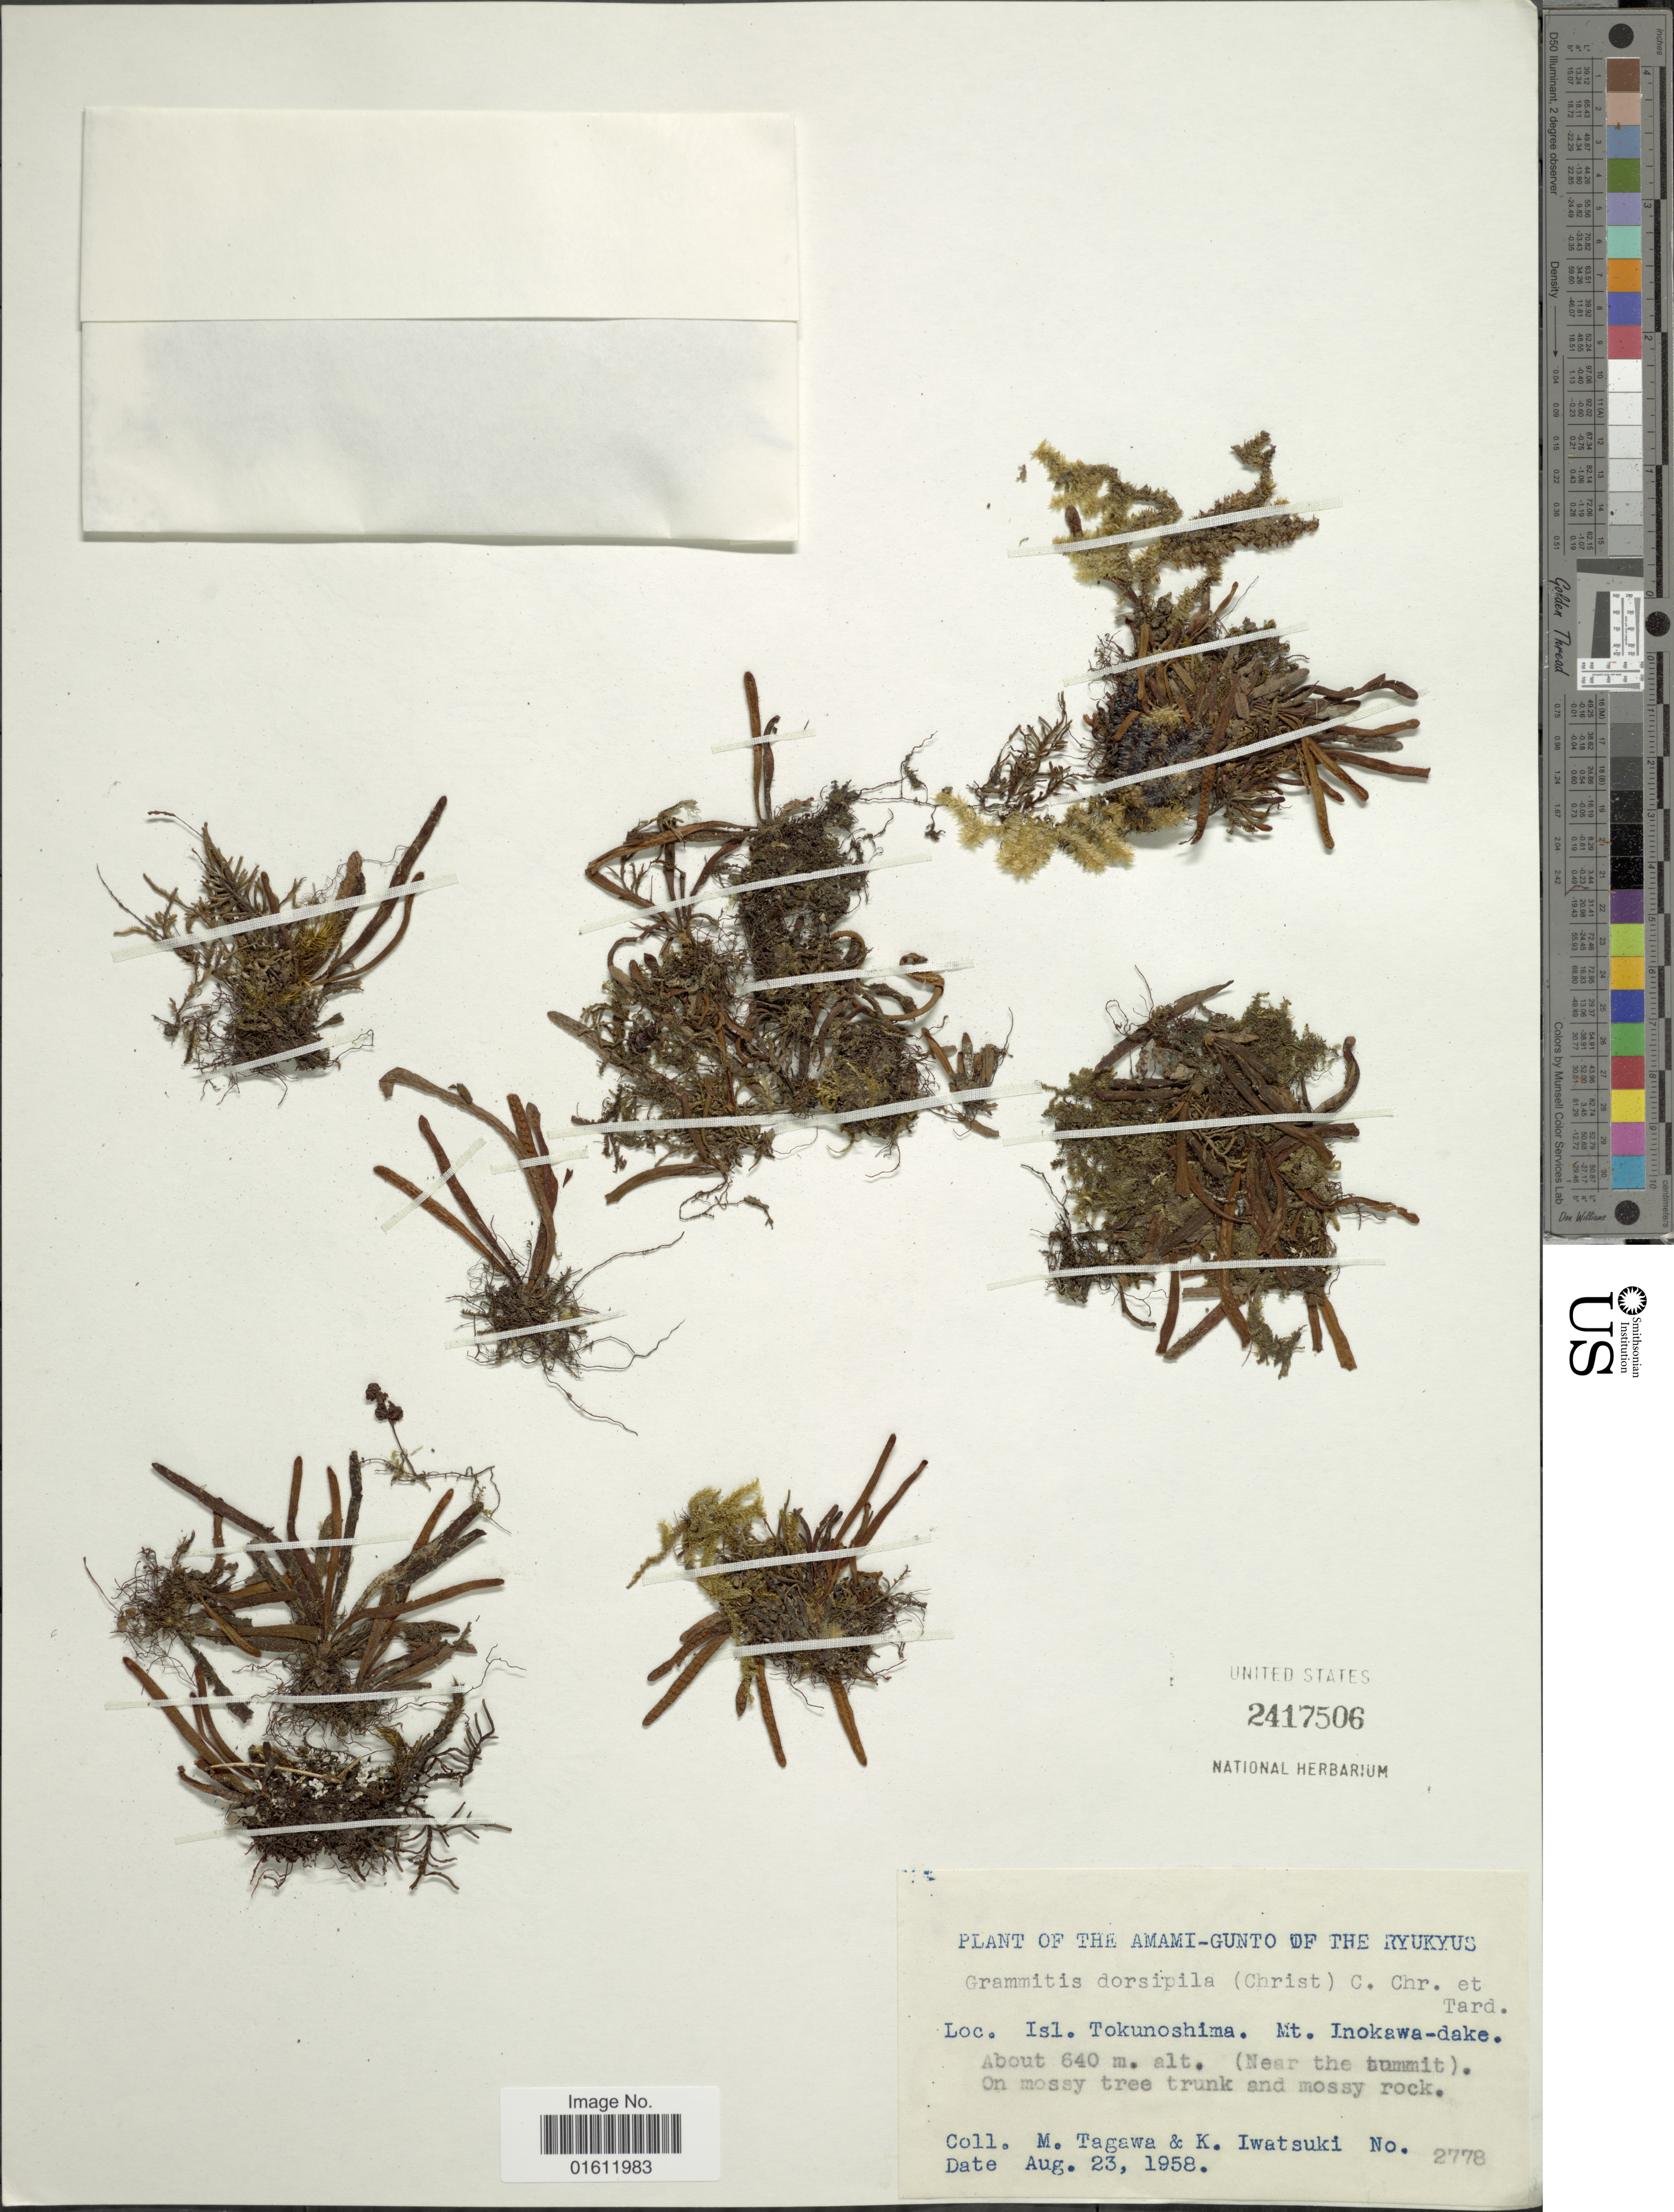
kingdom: Plantae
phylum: Tracheophyta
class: Polypodiopsida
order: Polypodiales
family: Polypodiaceae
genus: Oreogrammitis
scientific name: Oreogrammitis dorsipila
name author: (Christ) Parris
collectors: M. Tagawa & K. Iwatsuki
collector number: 2778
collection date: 1958-08-23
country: Japan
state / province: Okinawa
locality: The Amami-Gunto of the Ryulyus, Isl Tokunoshima. Mt Inokawa-dake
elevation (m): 640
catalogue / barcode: US 2417506